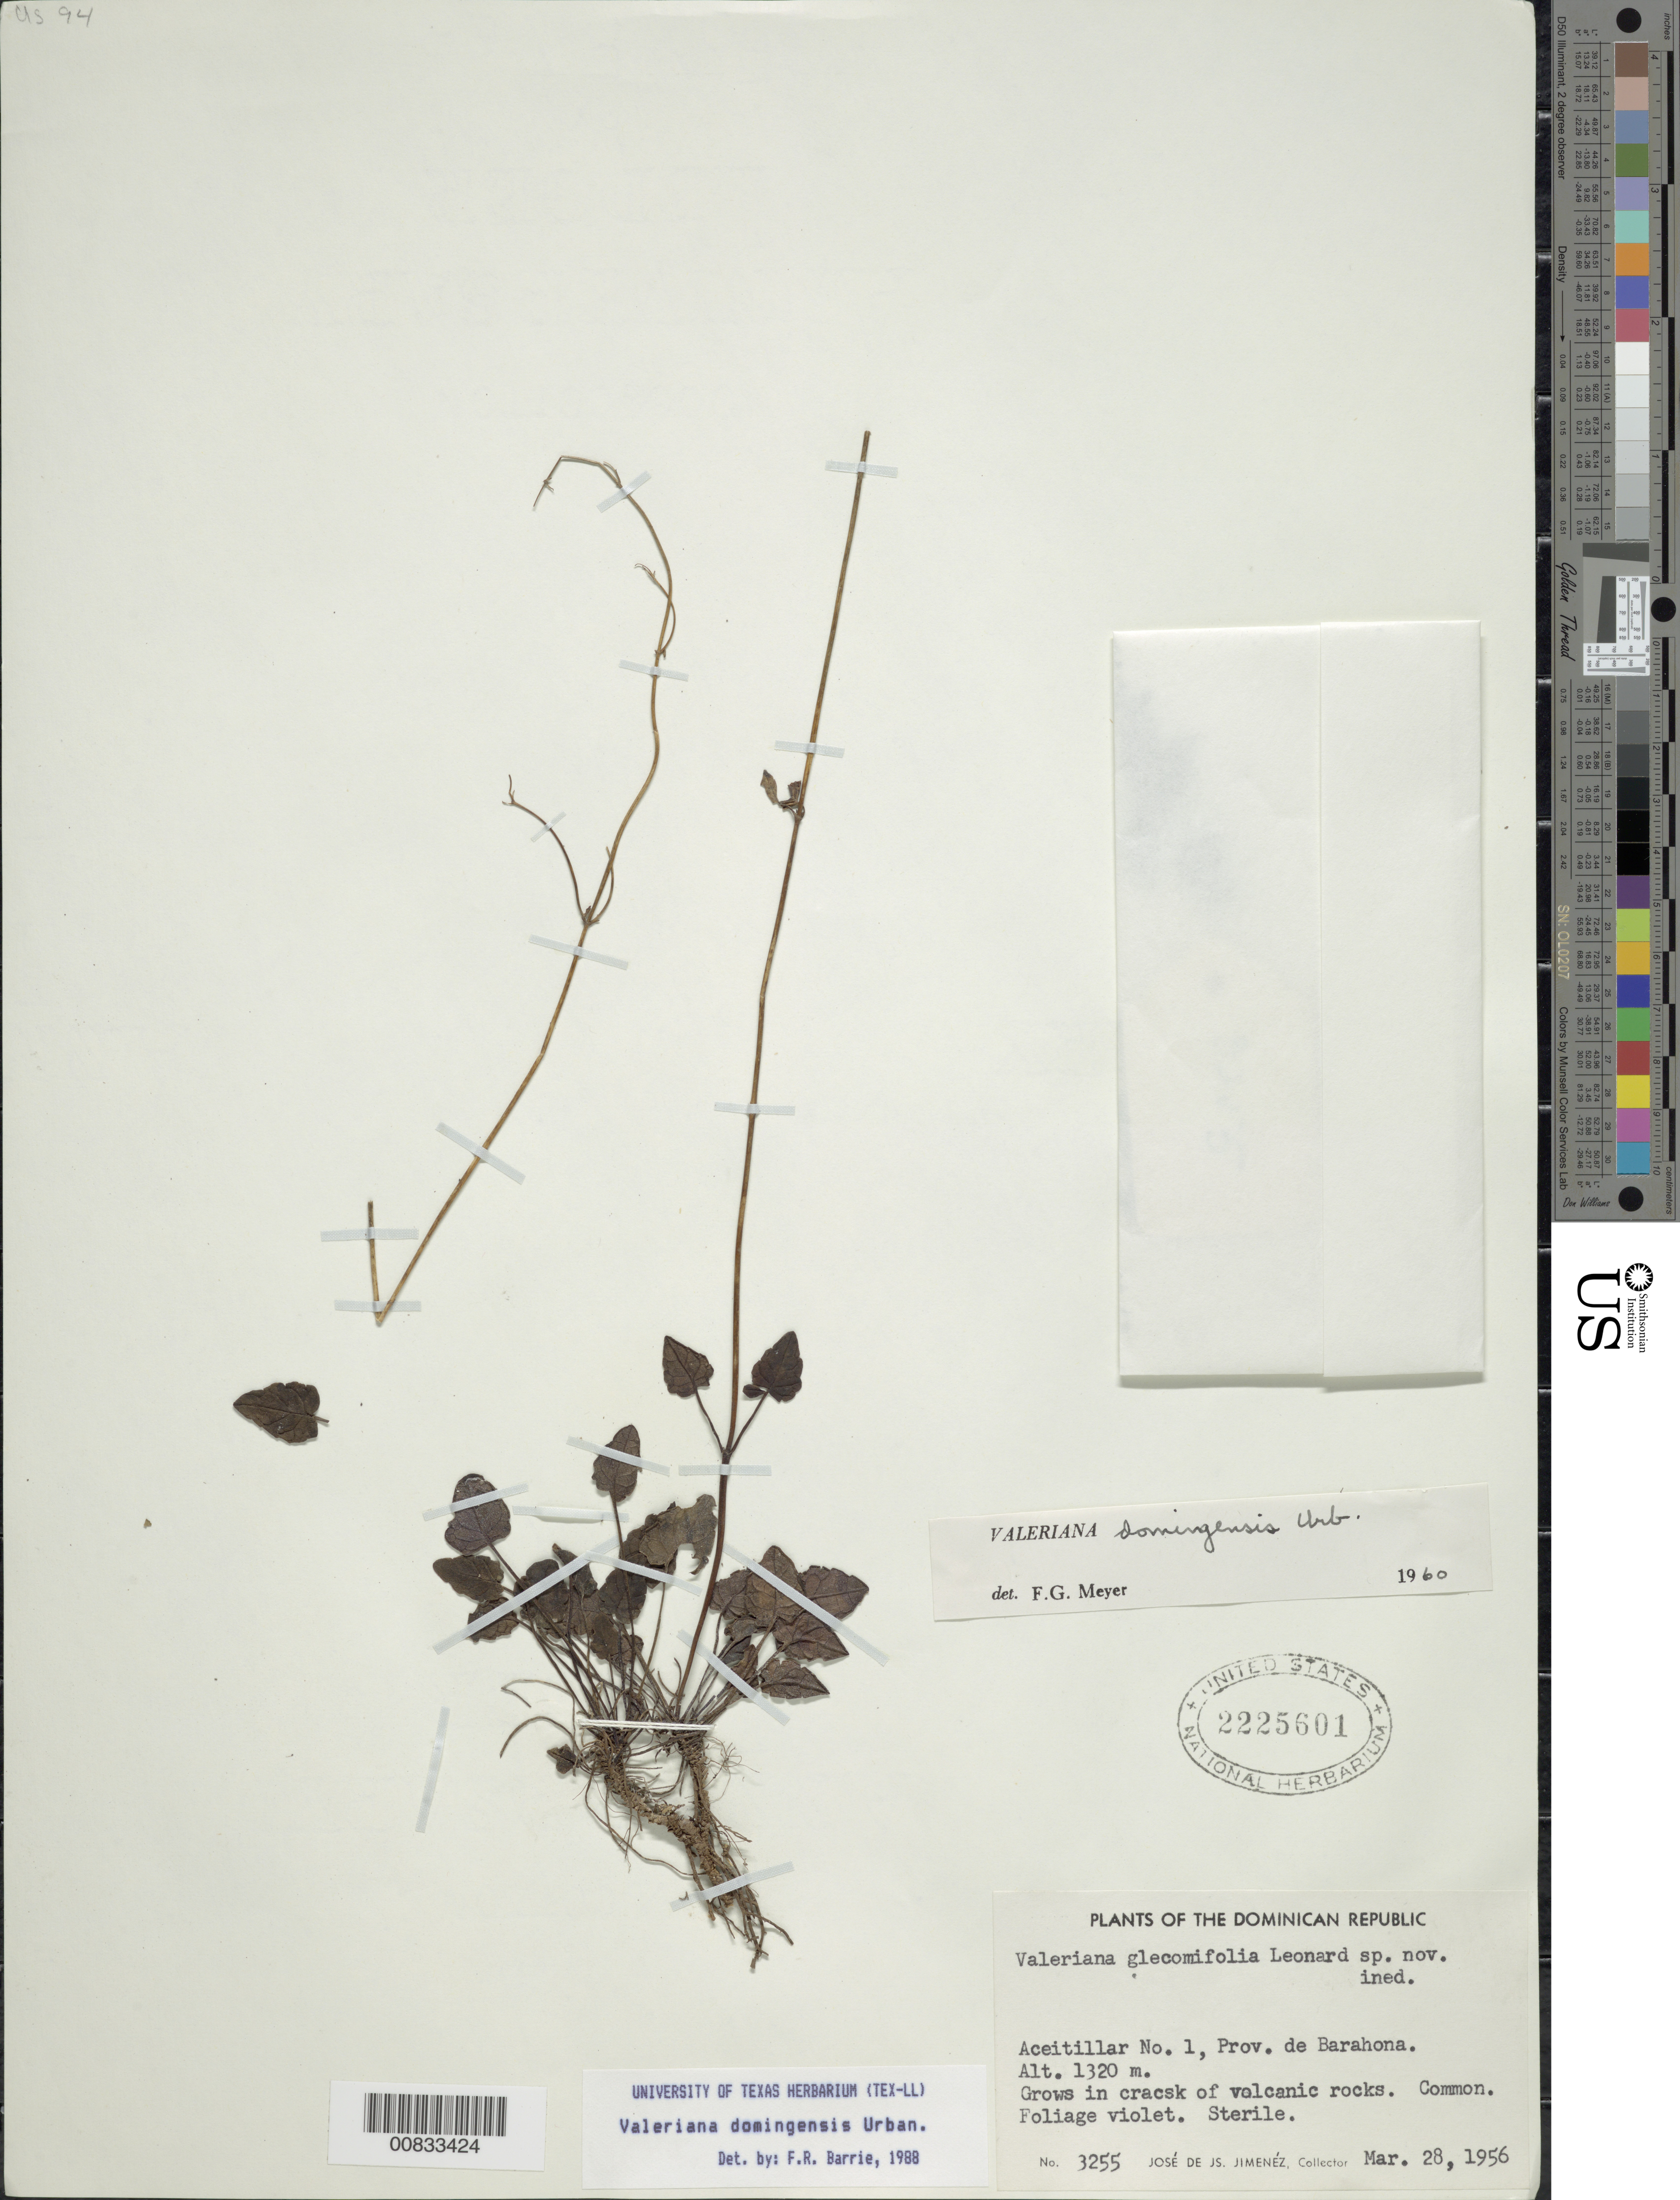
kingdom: Plantae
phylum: Tracheophyta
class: Magnoliopsida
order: Dipsacales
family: Caprifoliaceae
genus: Valeriana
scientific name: Valeriana domingensis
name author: Urb.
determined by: Barrie, F. R.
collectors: J. J. Jiménez Almonte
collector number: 3255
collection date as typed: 28 Mar 1956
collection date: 1956-03-28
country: Dominican Republic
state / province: Barahona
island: Hispaniola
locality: Aceitillar No. 1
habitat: Grows in cracks of volcanic rocks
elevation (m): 1320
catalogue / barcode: US 2225601